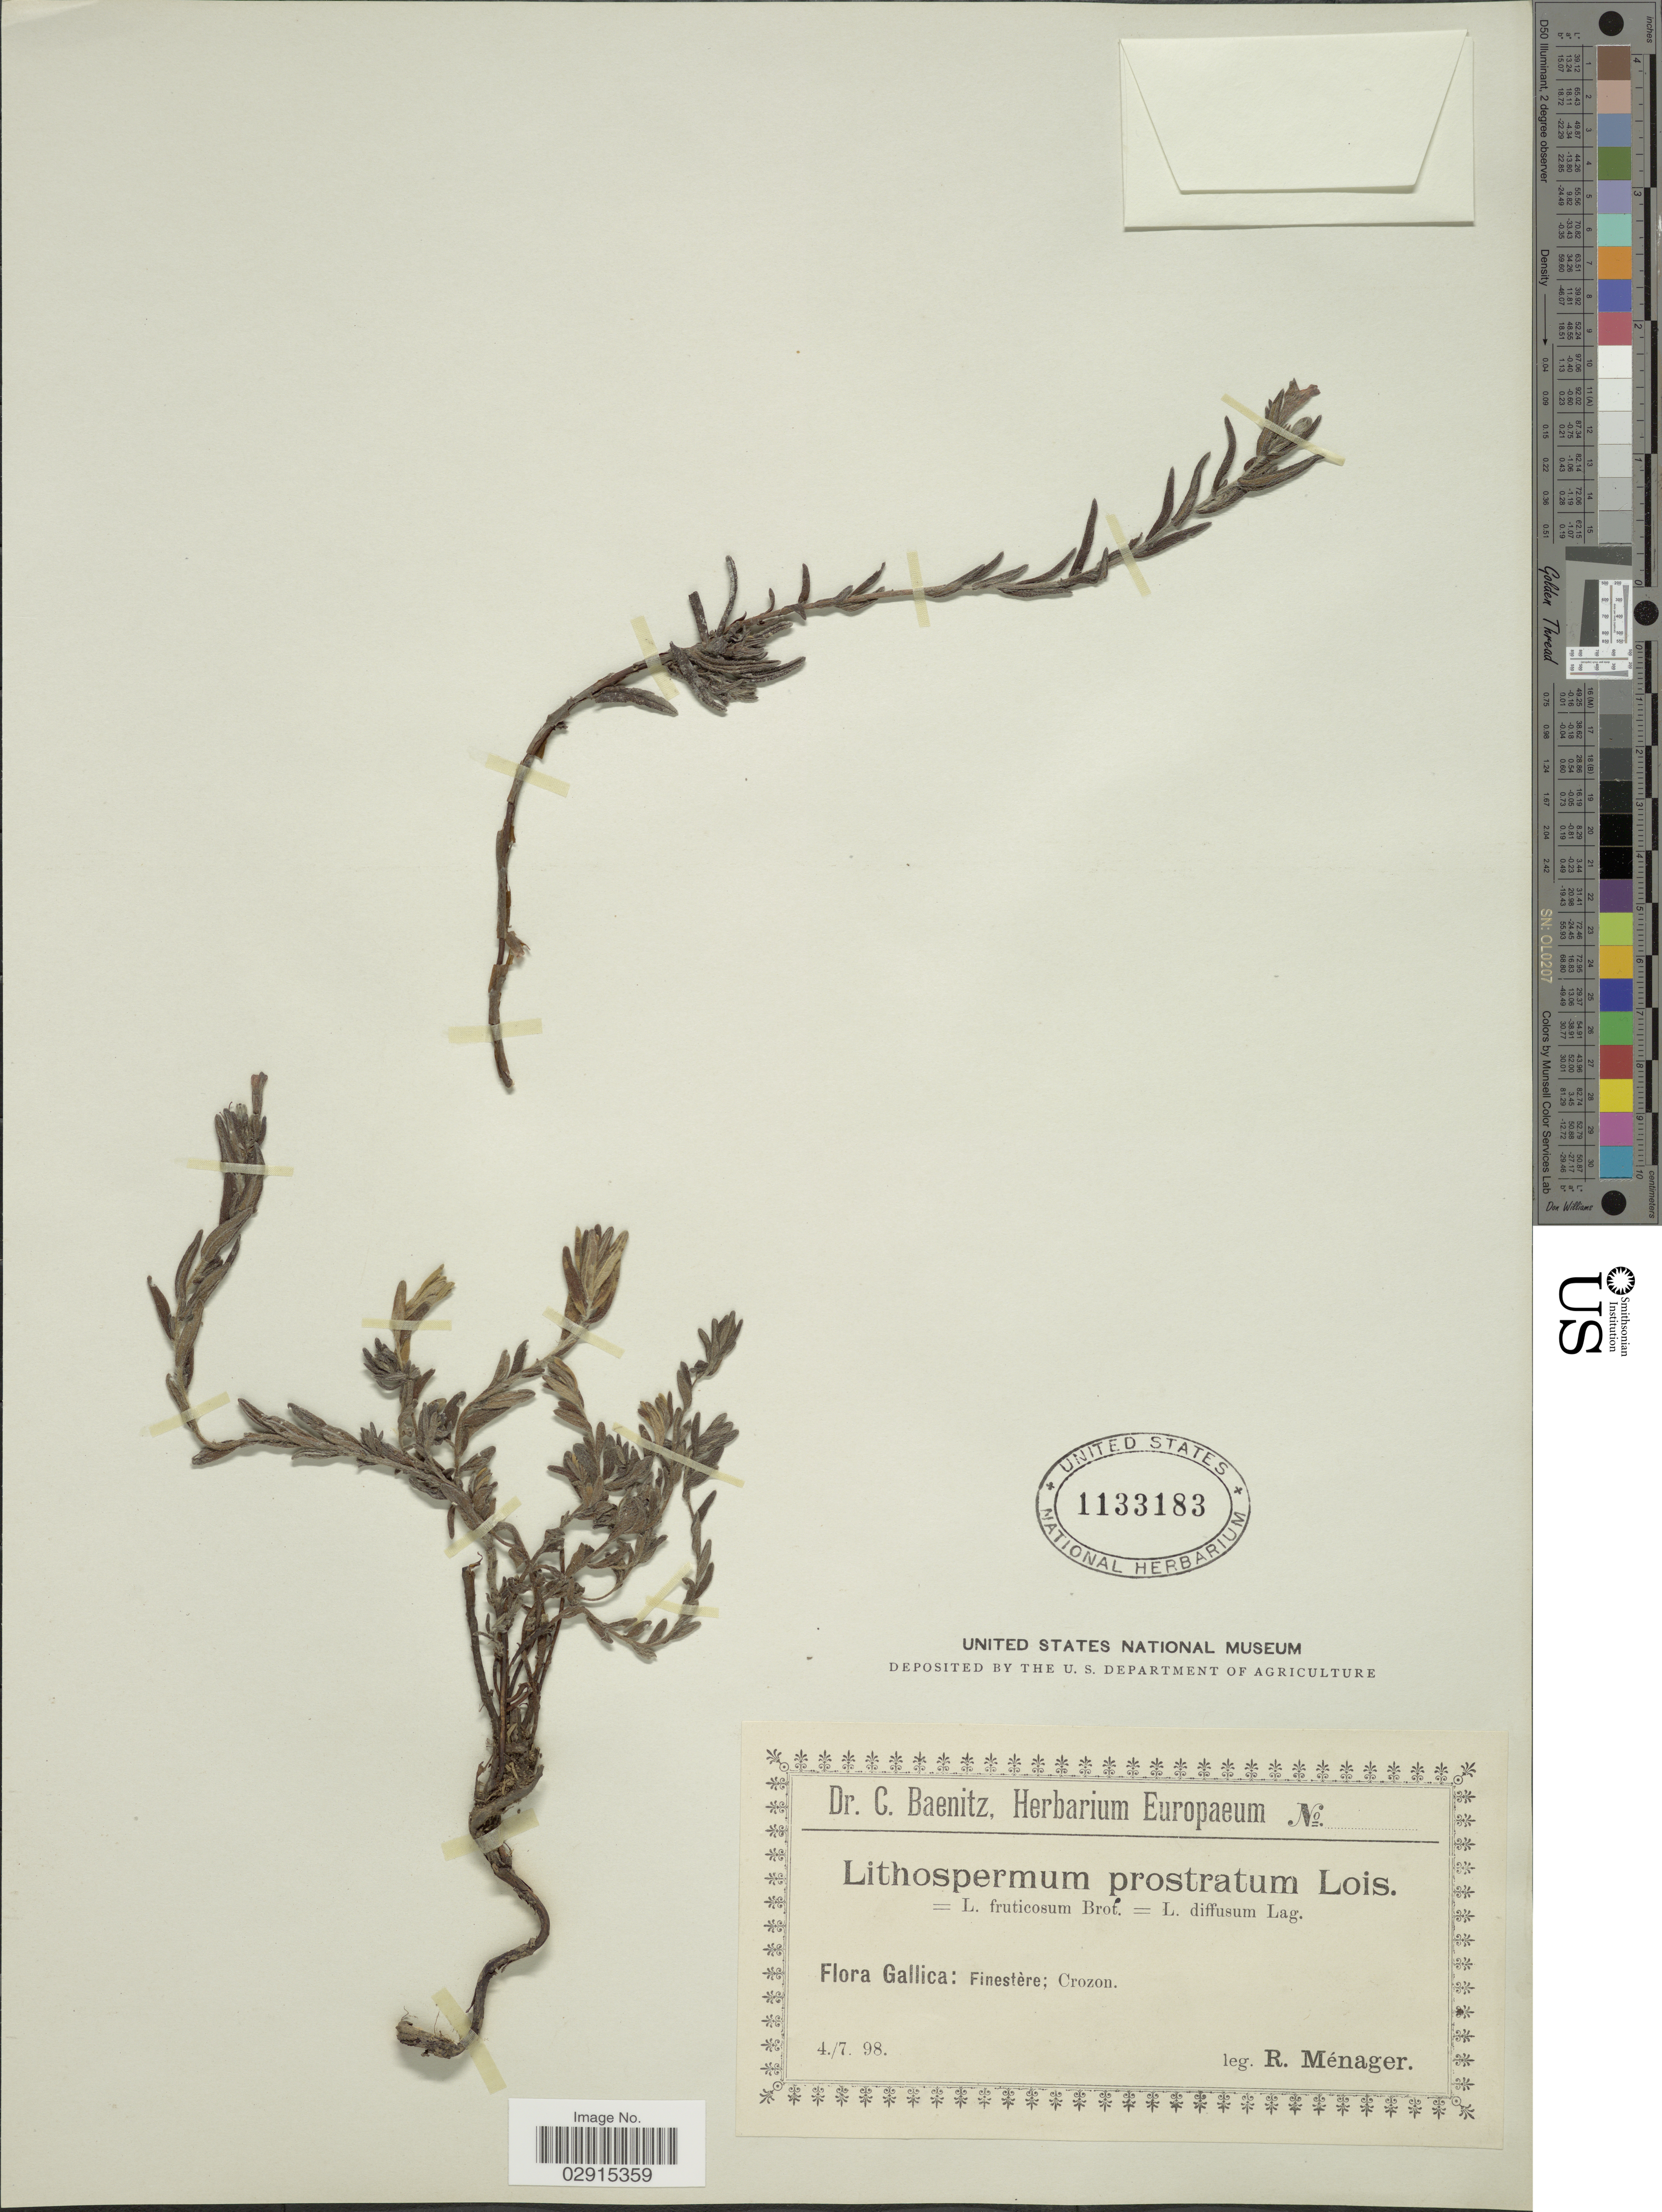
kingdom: Plantae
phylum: Tracheophyta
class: Magnoliopsida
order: Boraginales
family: Boraginaceae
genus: Lithospermum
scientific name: Lithospermum prostratum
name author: Loisel.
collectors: R. Menager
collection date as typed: Transcribed d/m/y: 4/7/98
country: France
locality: Gallica: Finestère; Crozon.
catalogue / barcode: US 1133183